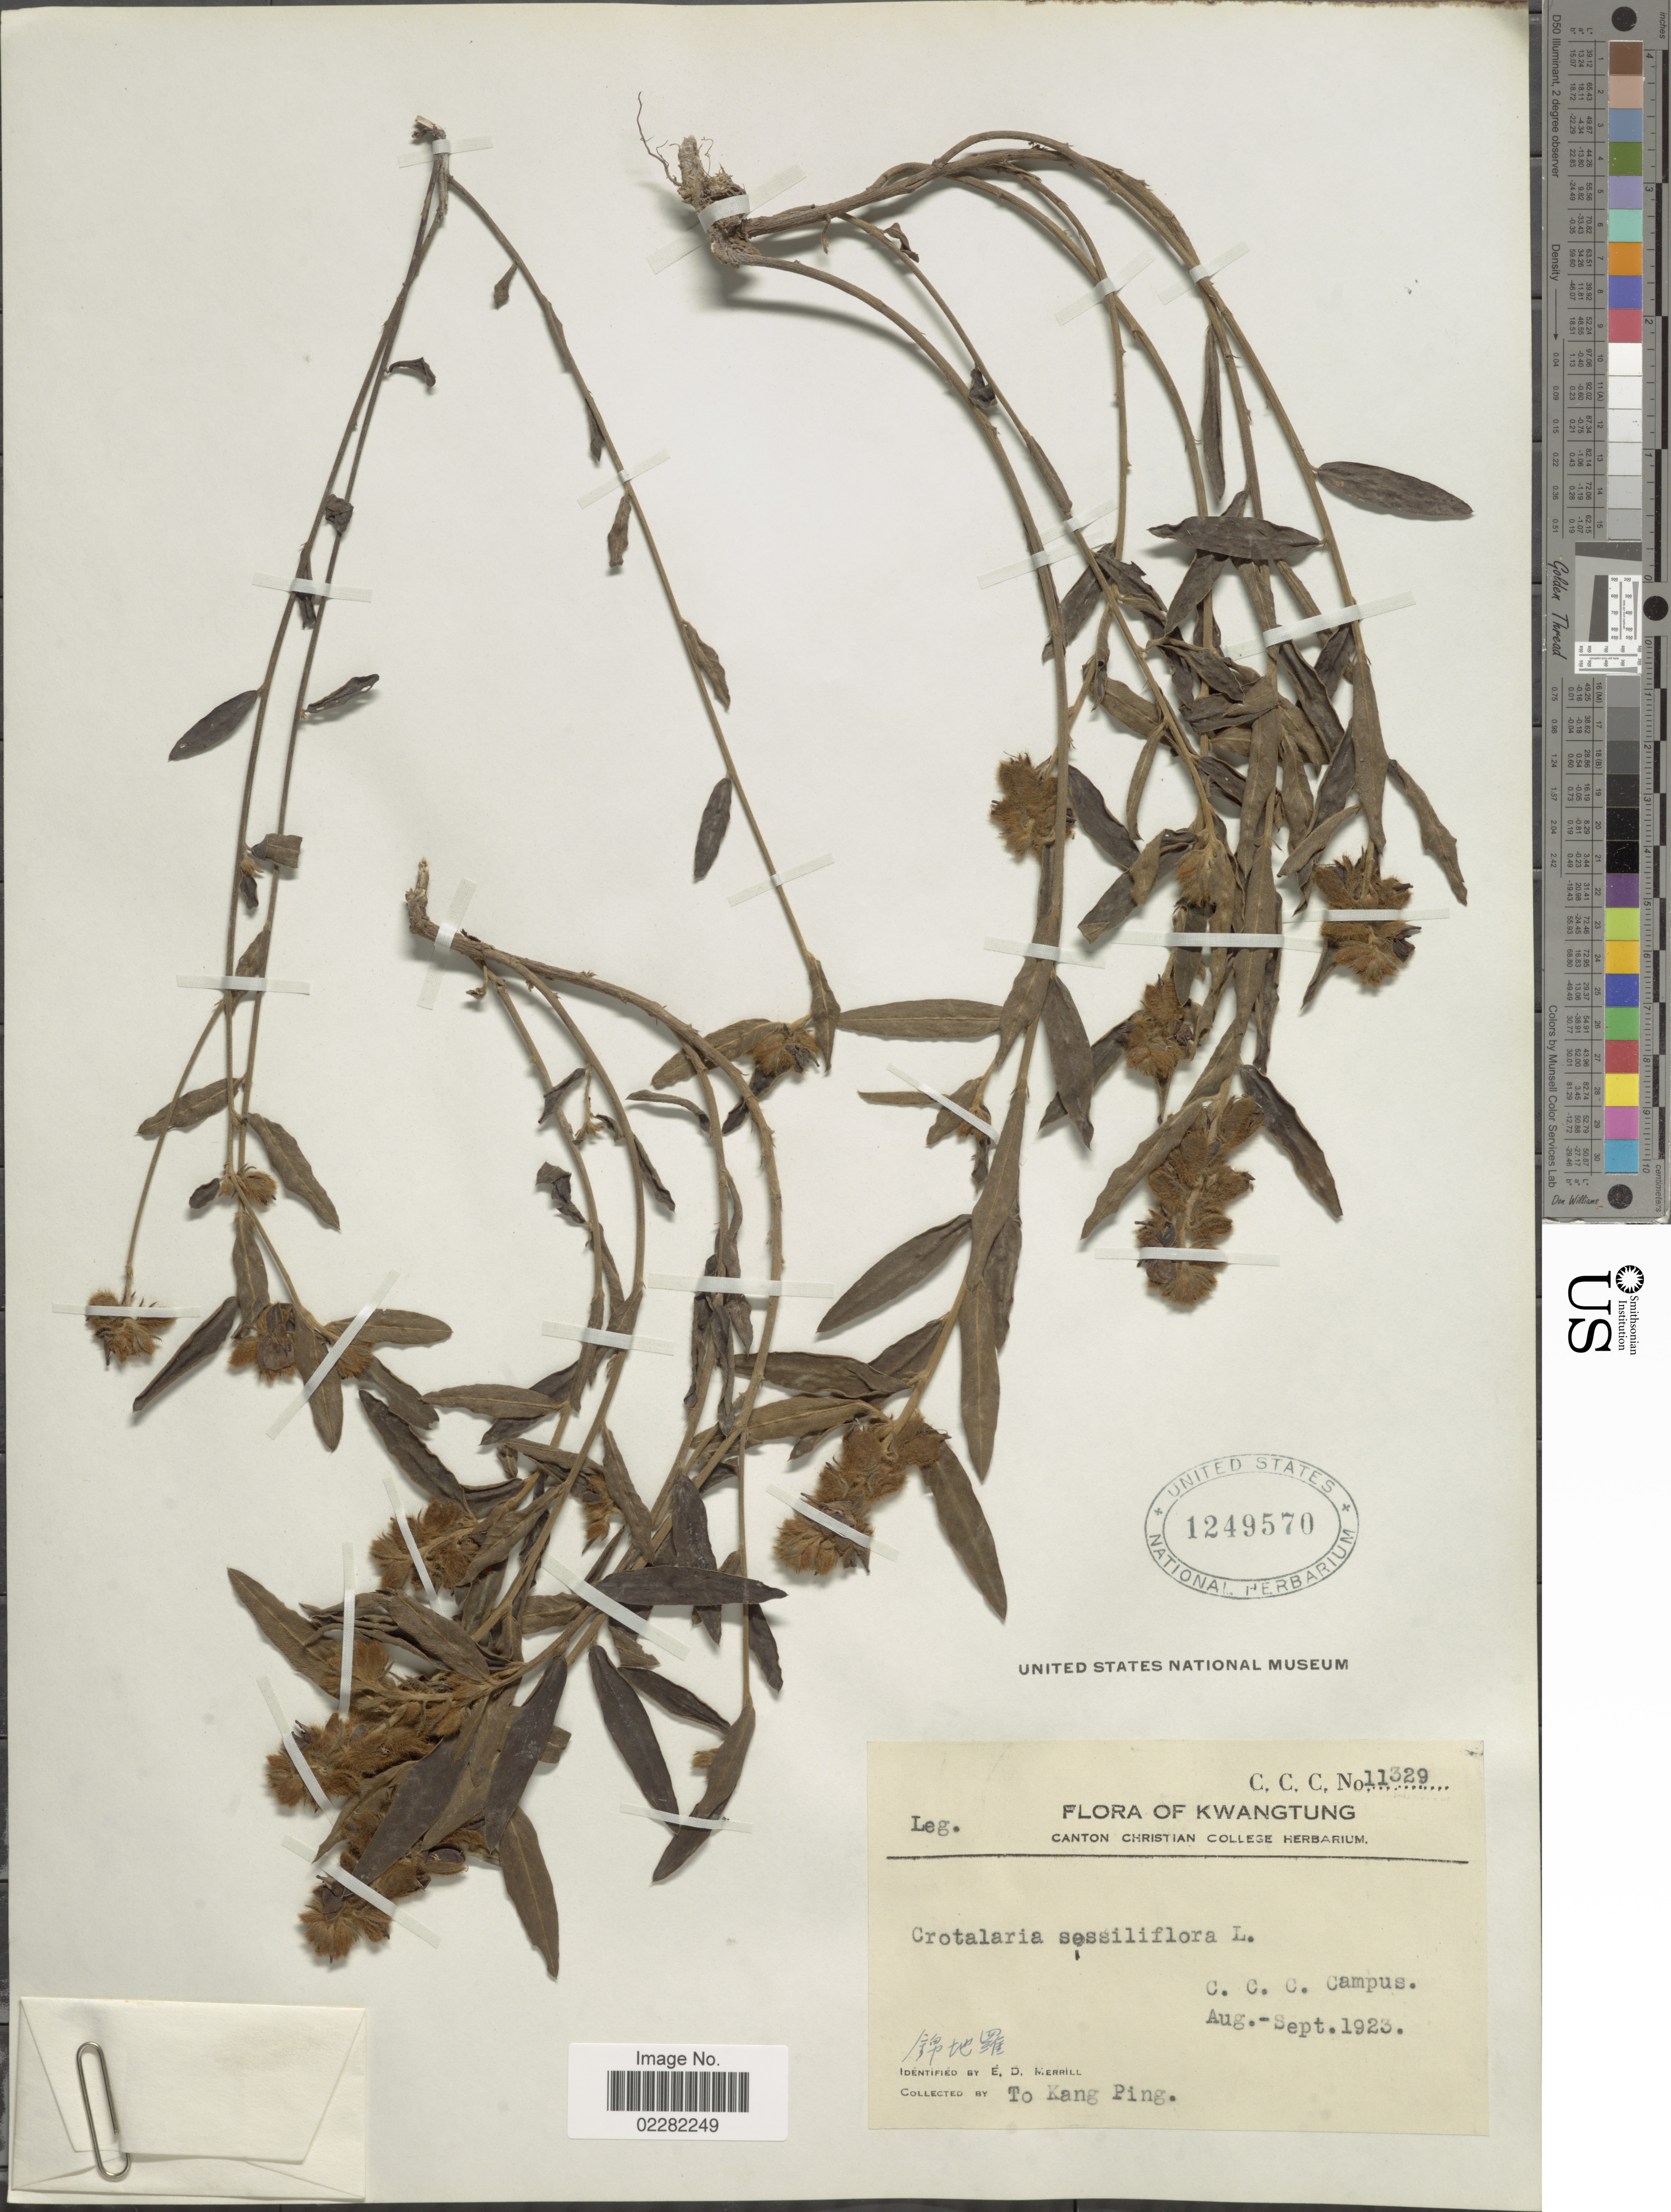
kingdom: Plantae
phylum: Tracheophyta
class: Magnoliopsida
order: Fabales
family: Fabaceae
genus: Crotalaria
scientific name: Crotalaria sessilifolia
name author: L.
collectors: T. Ping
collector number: C.C.C. 11329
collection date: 1923-08/1923-09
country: China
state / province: Guangdong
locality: Kwangtung, C. C. C. Campus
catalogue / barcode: US 1249570